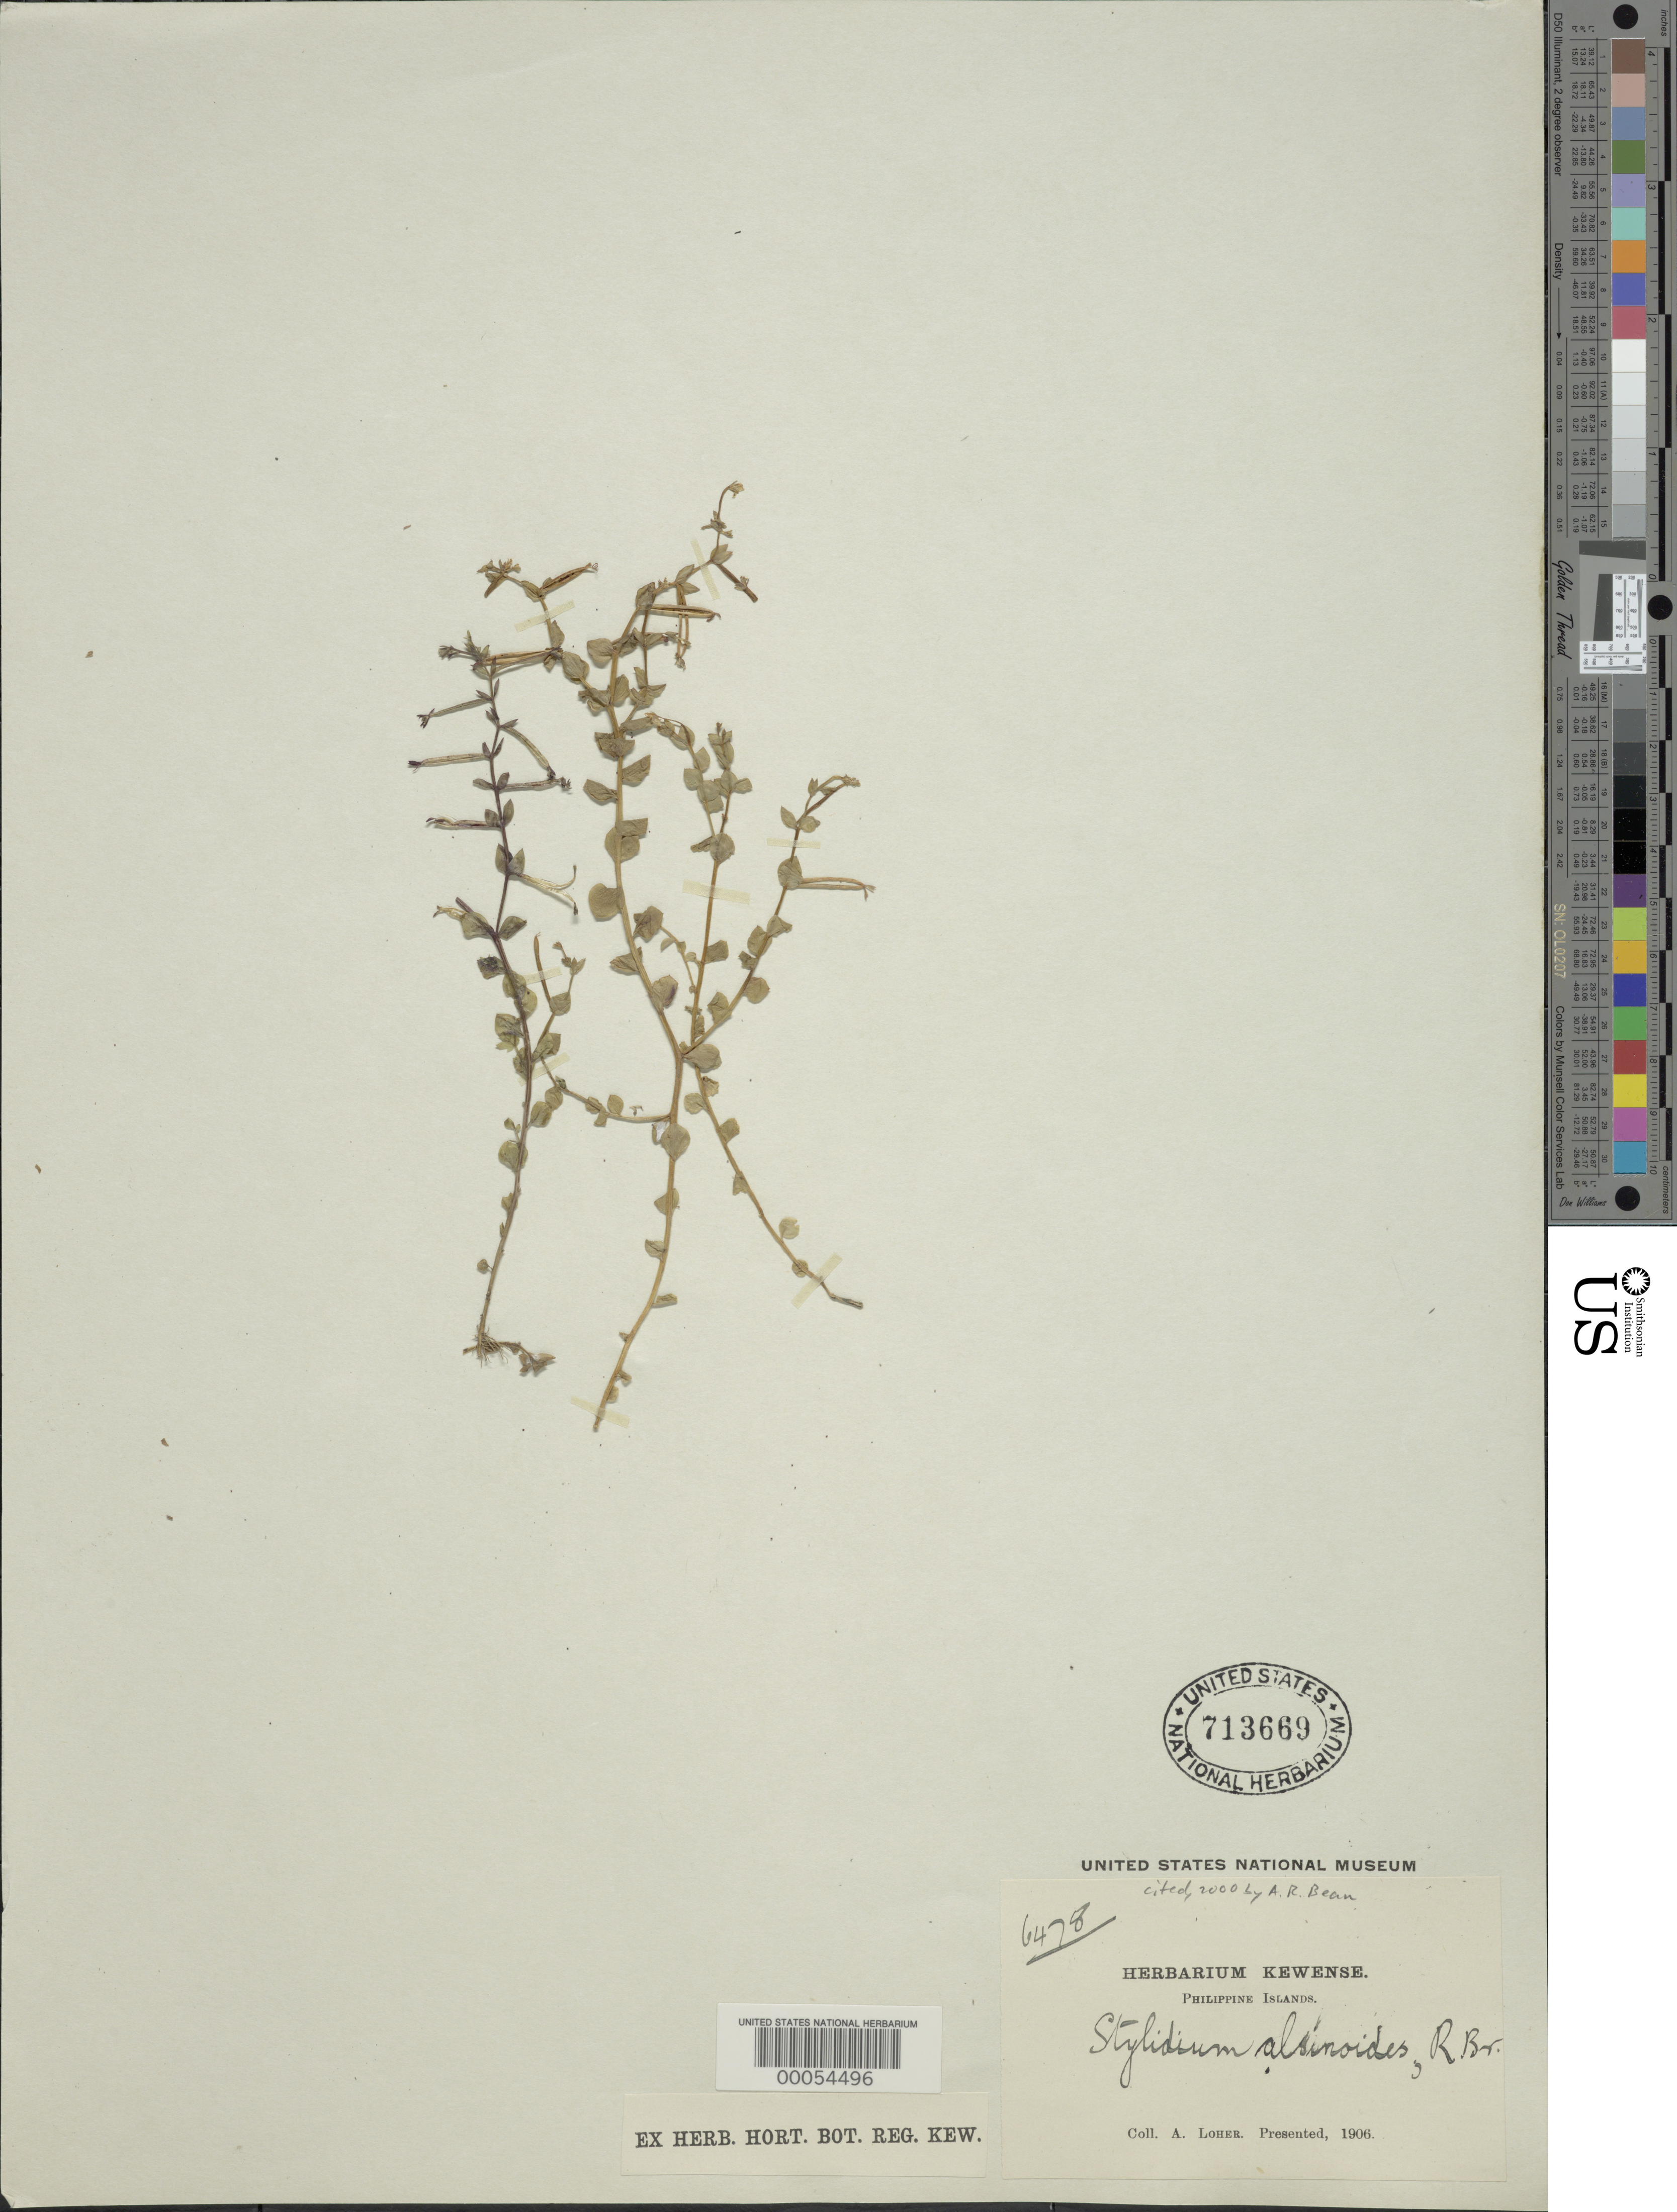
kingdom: Plantae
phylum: Tracheophyta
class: Magnoliopsida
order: Asterales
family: Stylidiaceae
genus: Stylidium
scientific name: Stylidium alsinoides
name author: R. Br.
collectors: A. Loher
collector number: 6478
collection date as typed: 1906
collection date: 1906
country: Philippines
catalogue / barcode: US 713669